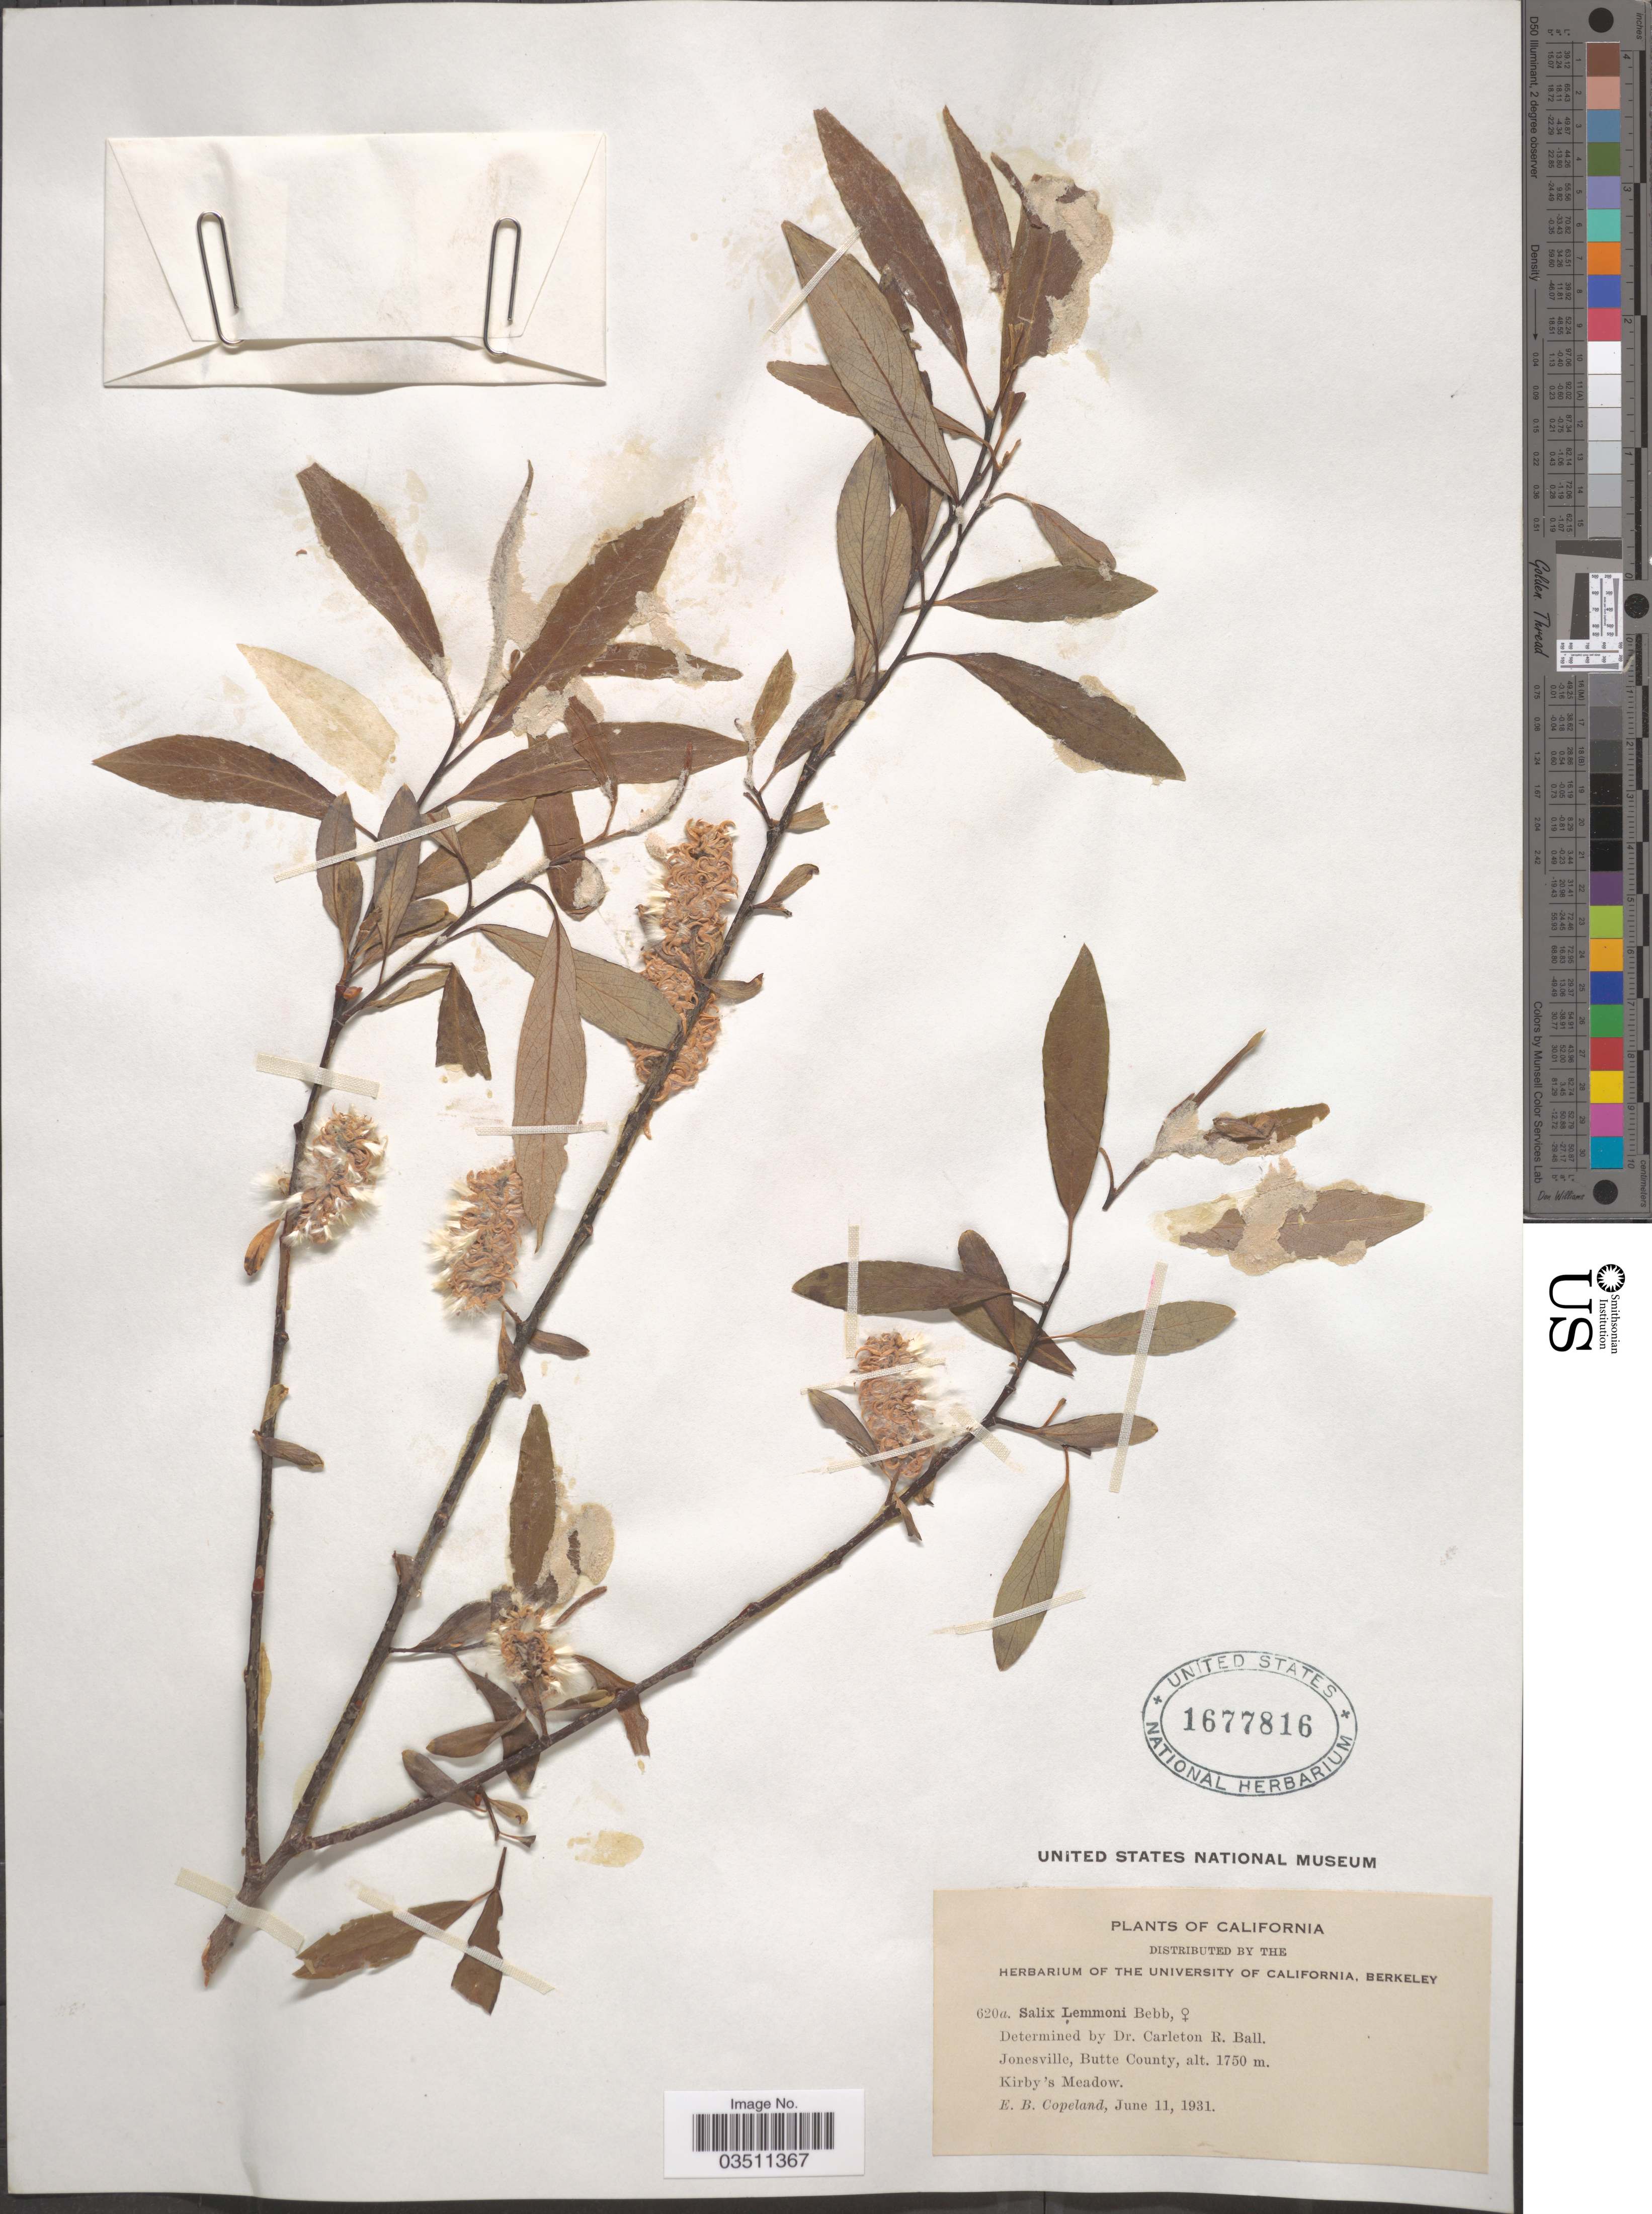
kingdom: Plantae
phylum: Tracheophyta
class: Magnoliopsida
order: Malpighiales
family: Salicaceae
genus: Salix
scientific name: Salix lemmonii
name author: Bebb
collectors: E. B. Copeland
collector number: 620a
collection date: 1931-06-11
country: United States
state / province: California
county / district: Butte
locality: Jonesville, Butte County, Kirby's Meadow.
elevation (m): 1750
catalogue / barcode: US 1677816